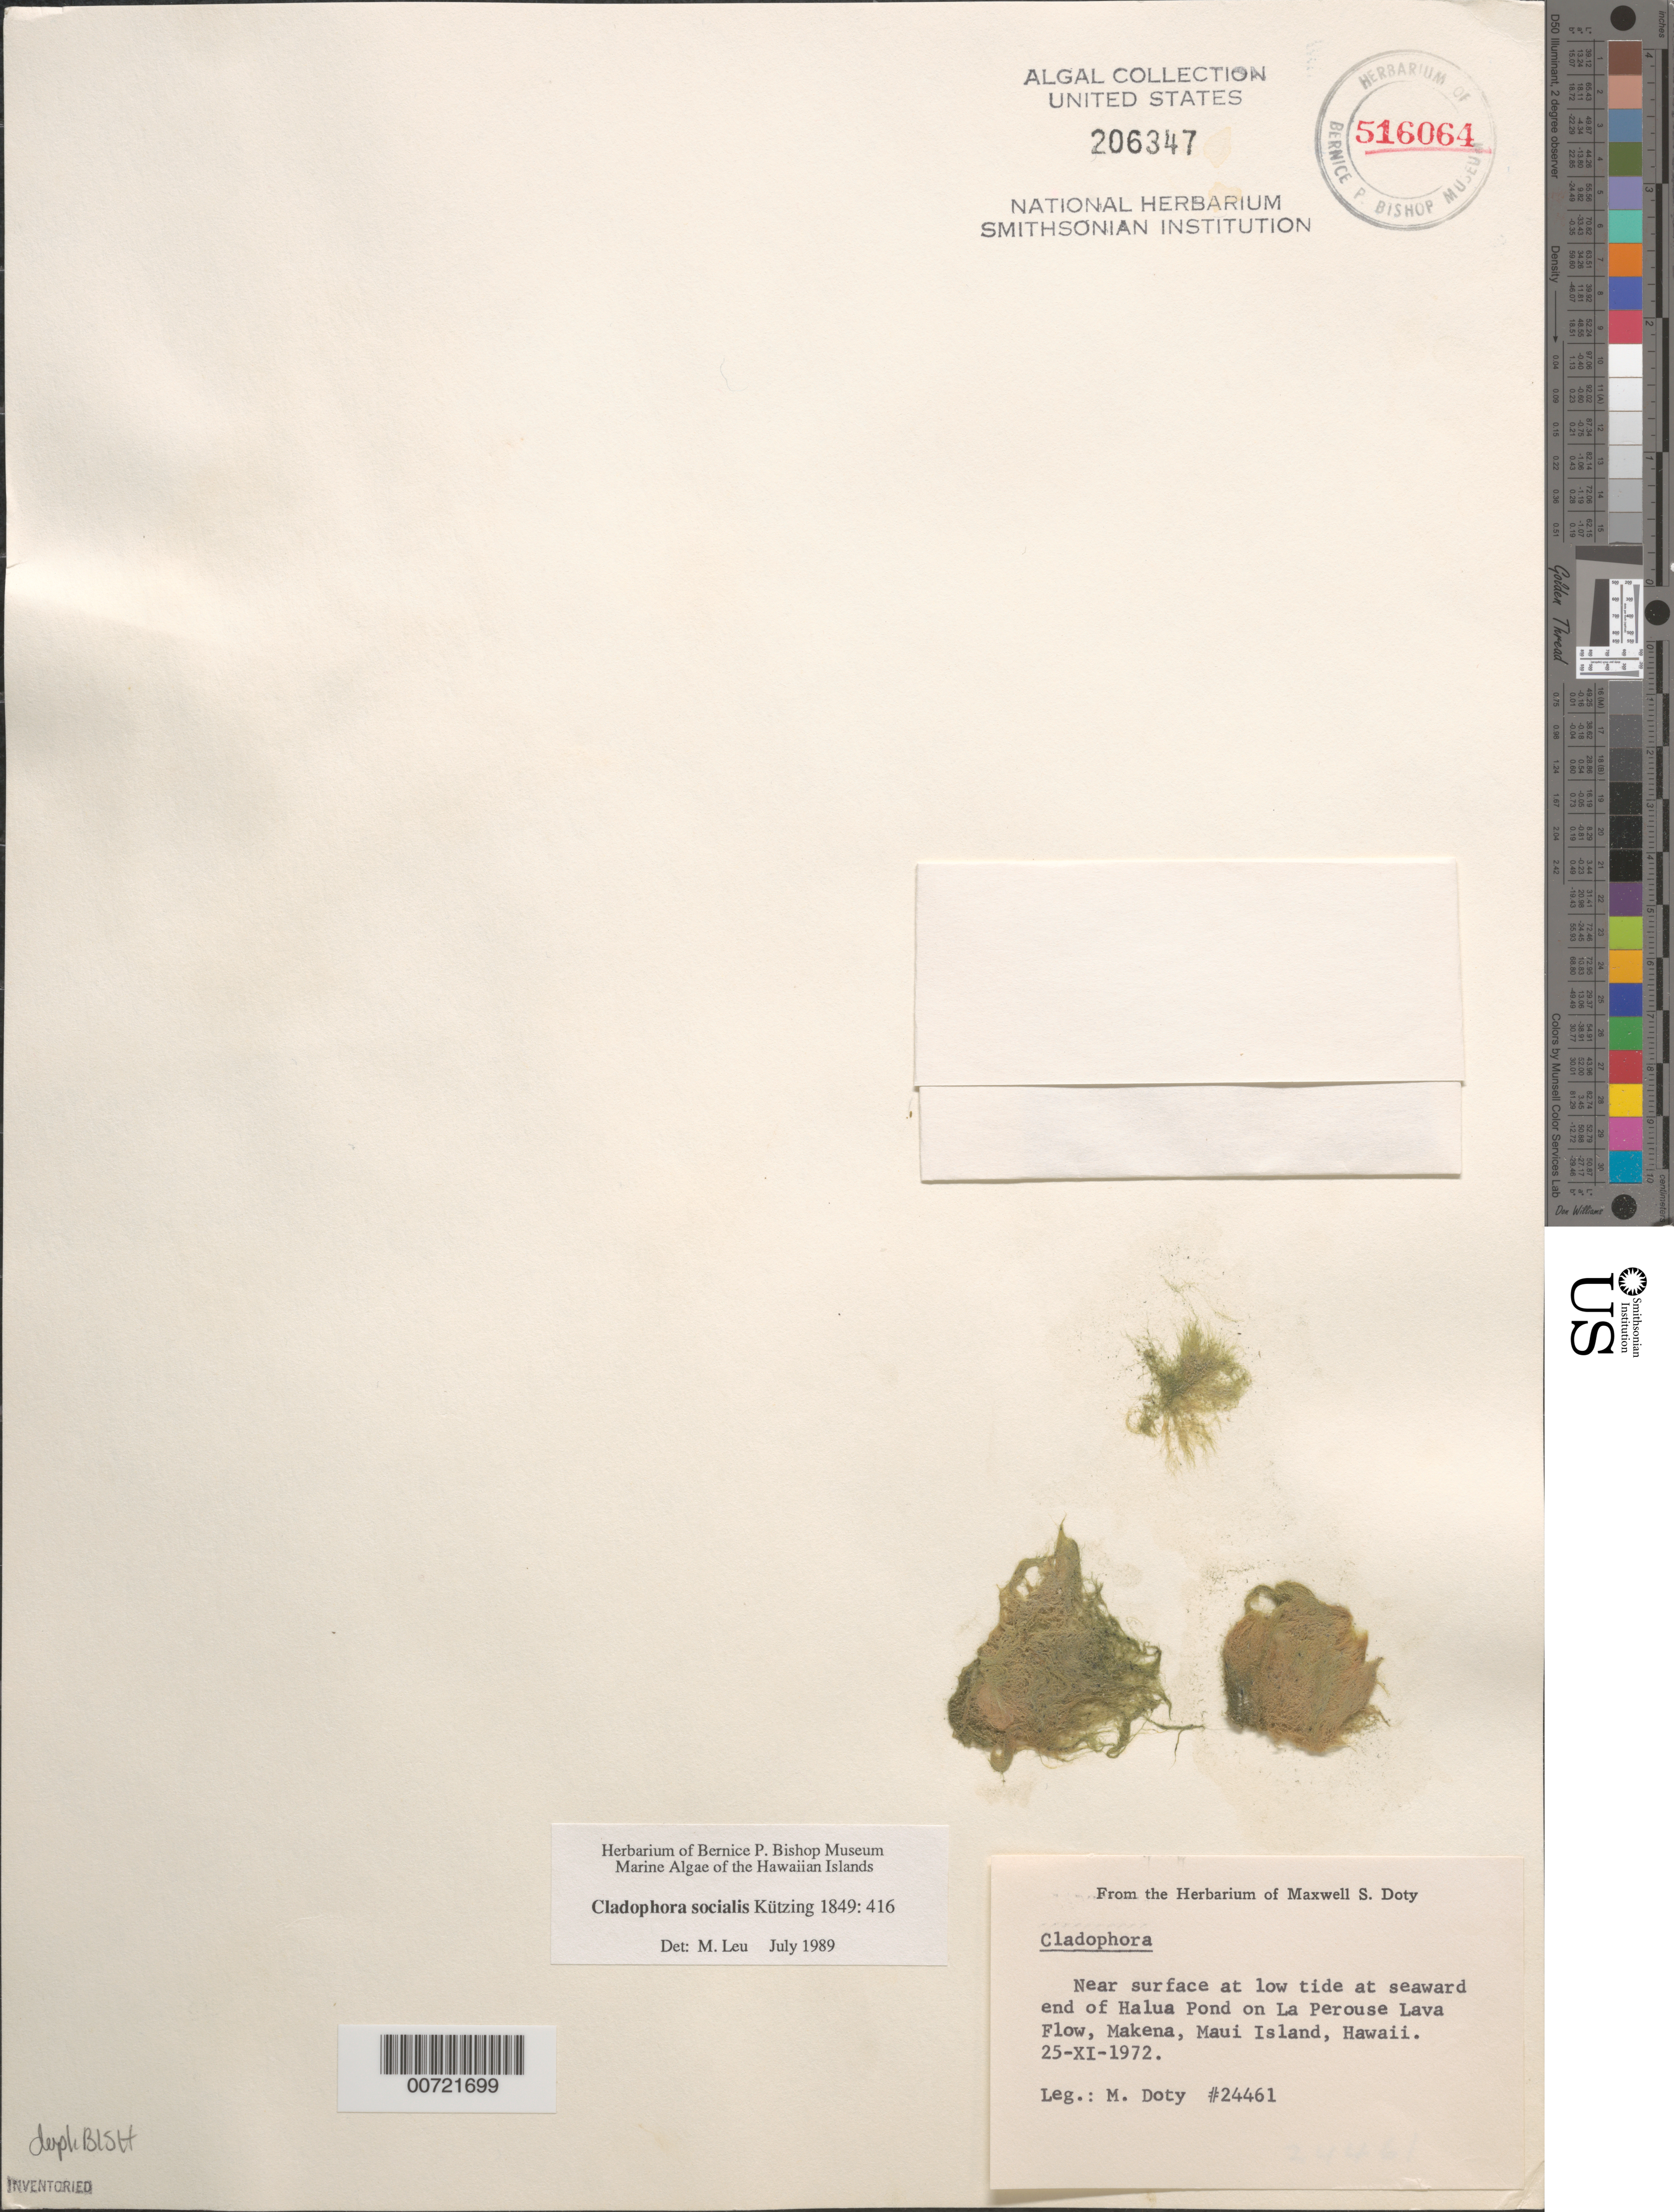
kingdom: Plantae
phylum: Chlorophyta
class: Ulvophyceae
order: Cladophorales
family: Cladophoraceae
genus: Cladophora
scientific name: Cladophora socialis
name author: Kütz.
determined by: Leu, M. E.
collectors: M. S. Doty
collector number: MSD 24461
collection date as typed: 25 Nov 1972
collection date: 1972-11-25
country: United States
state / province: Hawaii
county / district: Maui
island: Maui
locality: Halua Pond, La Perouse Lava Flow, Makena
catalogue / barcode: US 206347